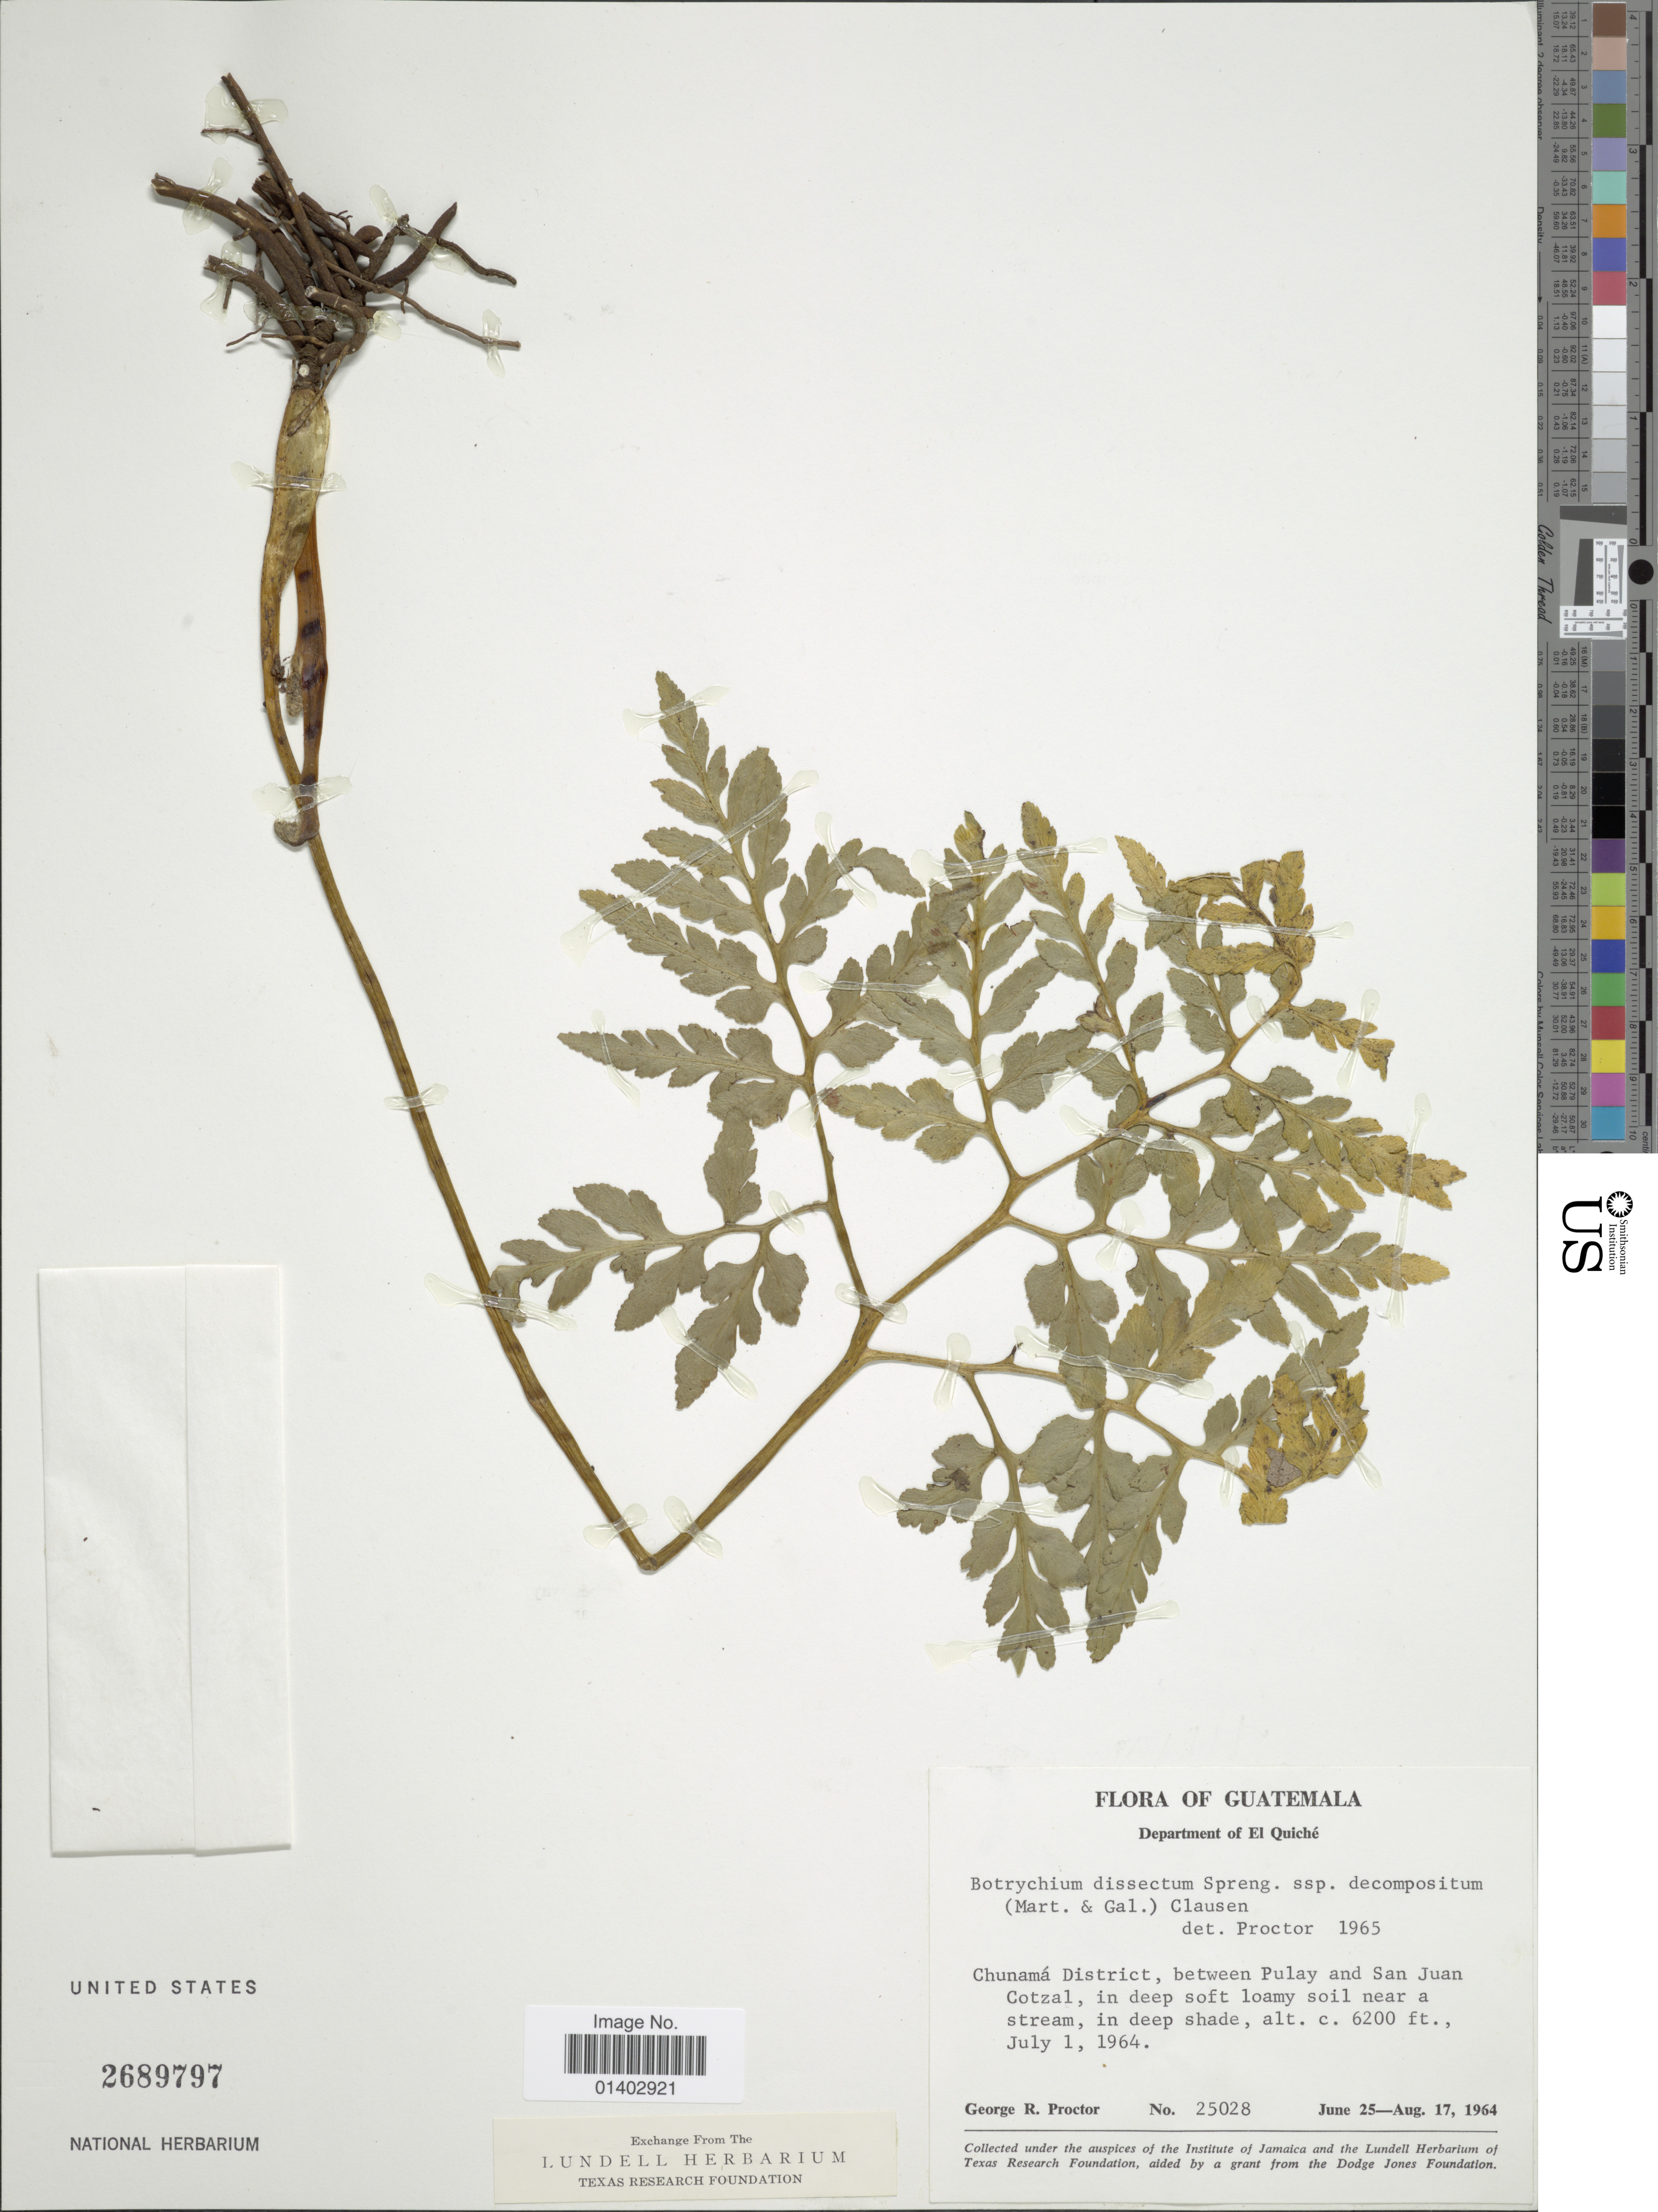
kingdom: Plantae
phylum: Tracheophyta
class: Polypodiopsida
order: Ophioglossales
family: Ophioglossaceae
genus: Botrychium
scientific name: Botrychium dissectum subsp. decompositum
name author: (M. Martens & Galeotti) R.T. Clausen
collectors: G. R. Proctor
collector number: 25028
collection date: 1964-06-25/1964-08-17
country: Guatemala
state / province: El Quiché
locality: Department of El Quiché, Chunamá District, between Pulay and San Juan Cotzal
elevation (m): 1890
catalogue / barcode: US 2689797